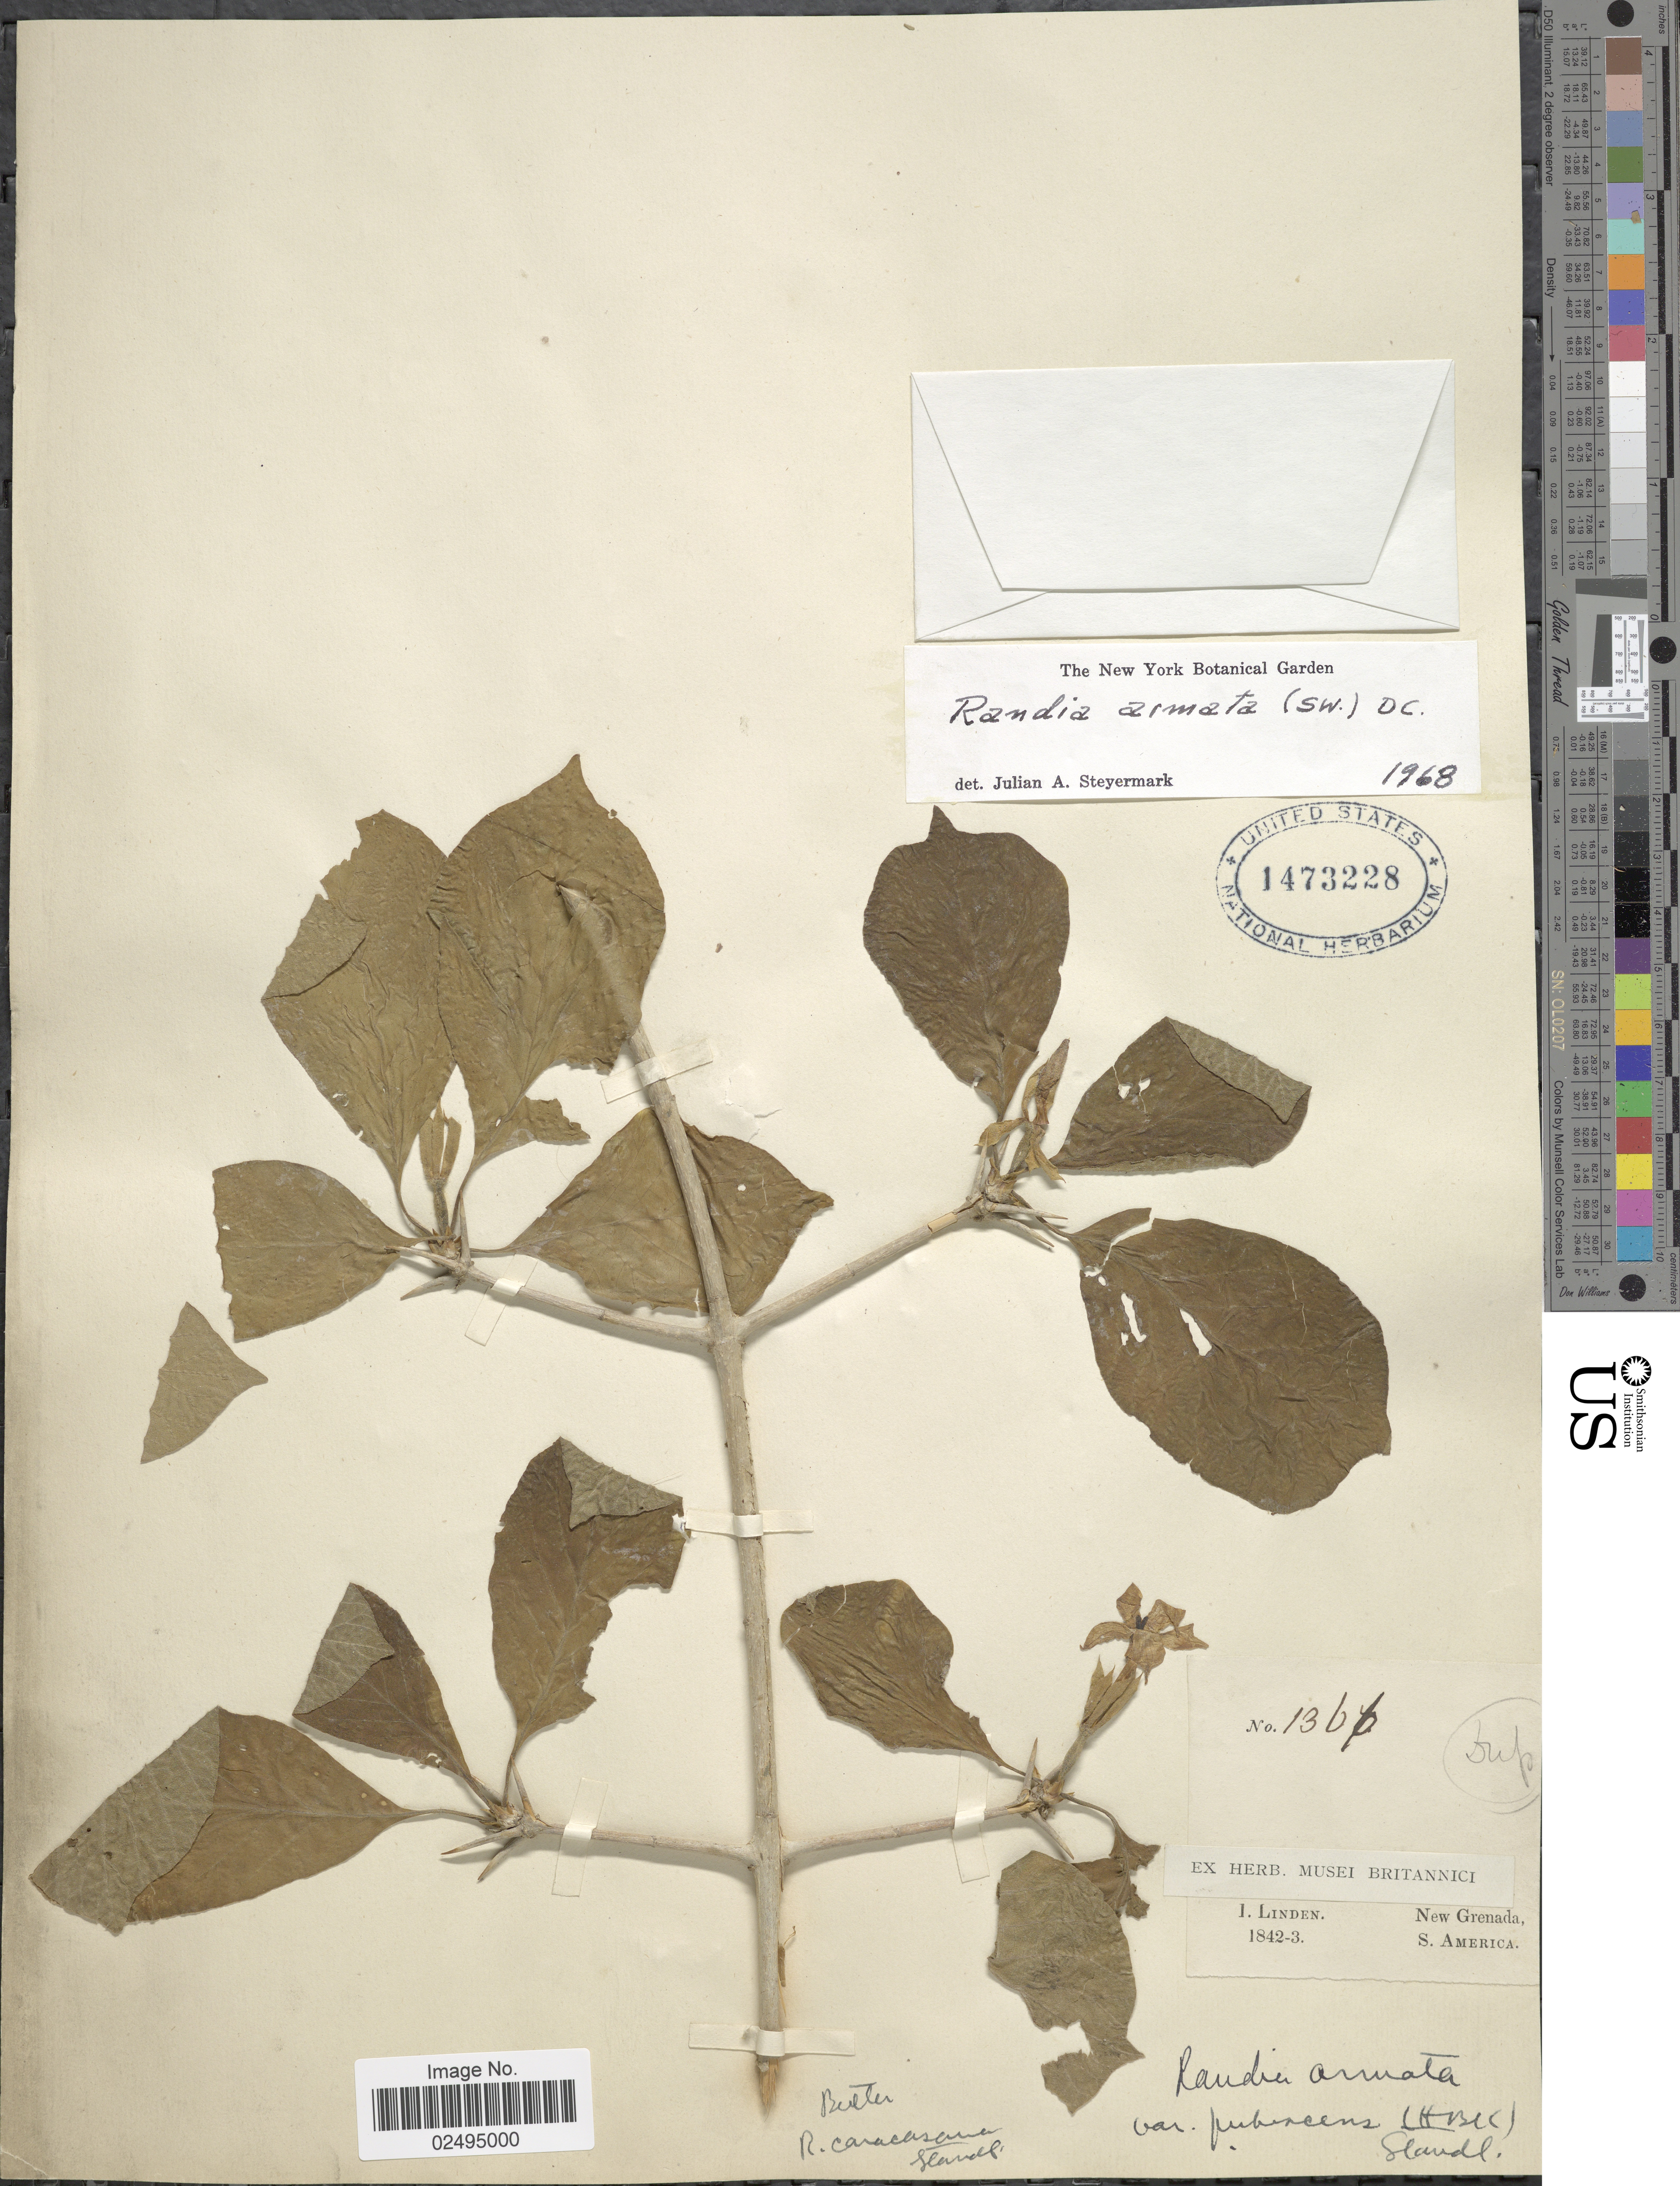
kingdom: Plantae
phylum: Tracheophyta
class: Magnoliopsida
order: Gentianales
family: Rubiaceae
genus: Randia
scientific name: Randia armata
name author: (Sw.) DC.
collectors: I. Linden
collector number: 1367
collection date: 1842/1843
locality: New Grenada, S. America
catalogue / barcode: US 1473228